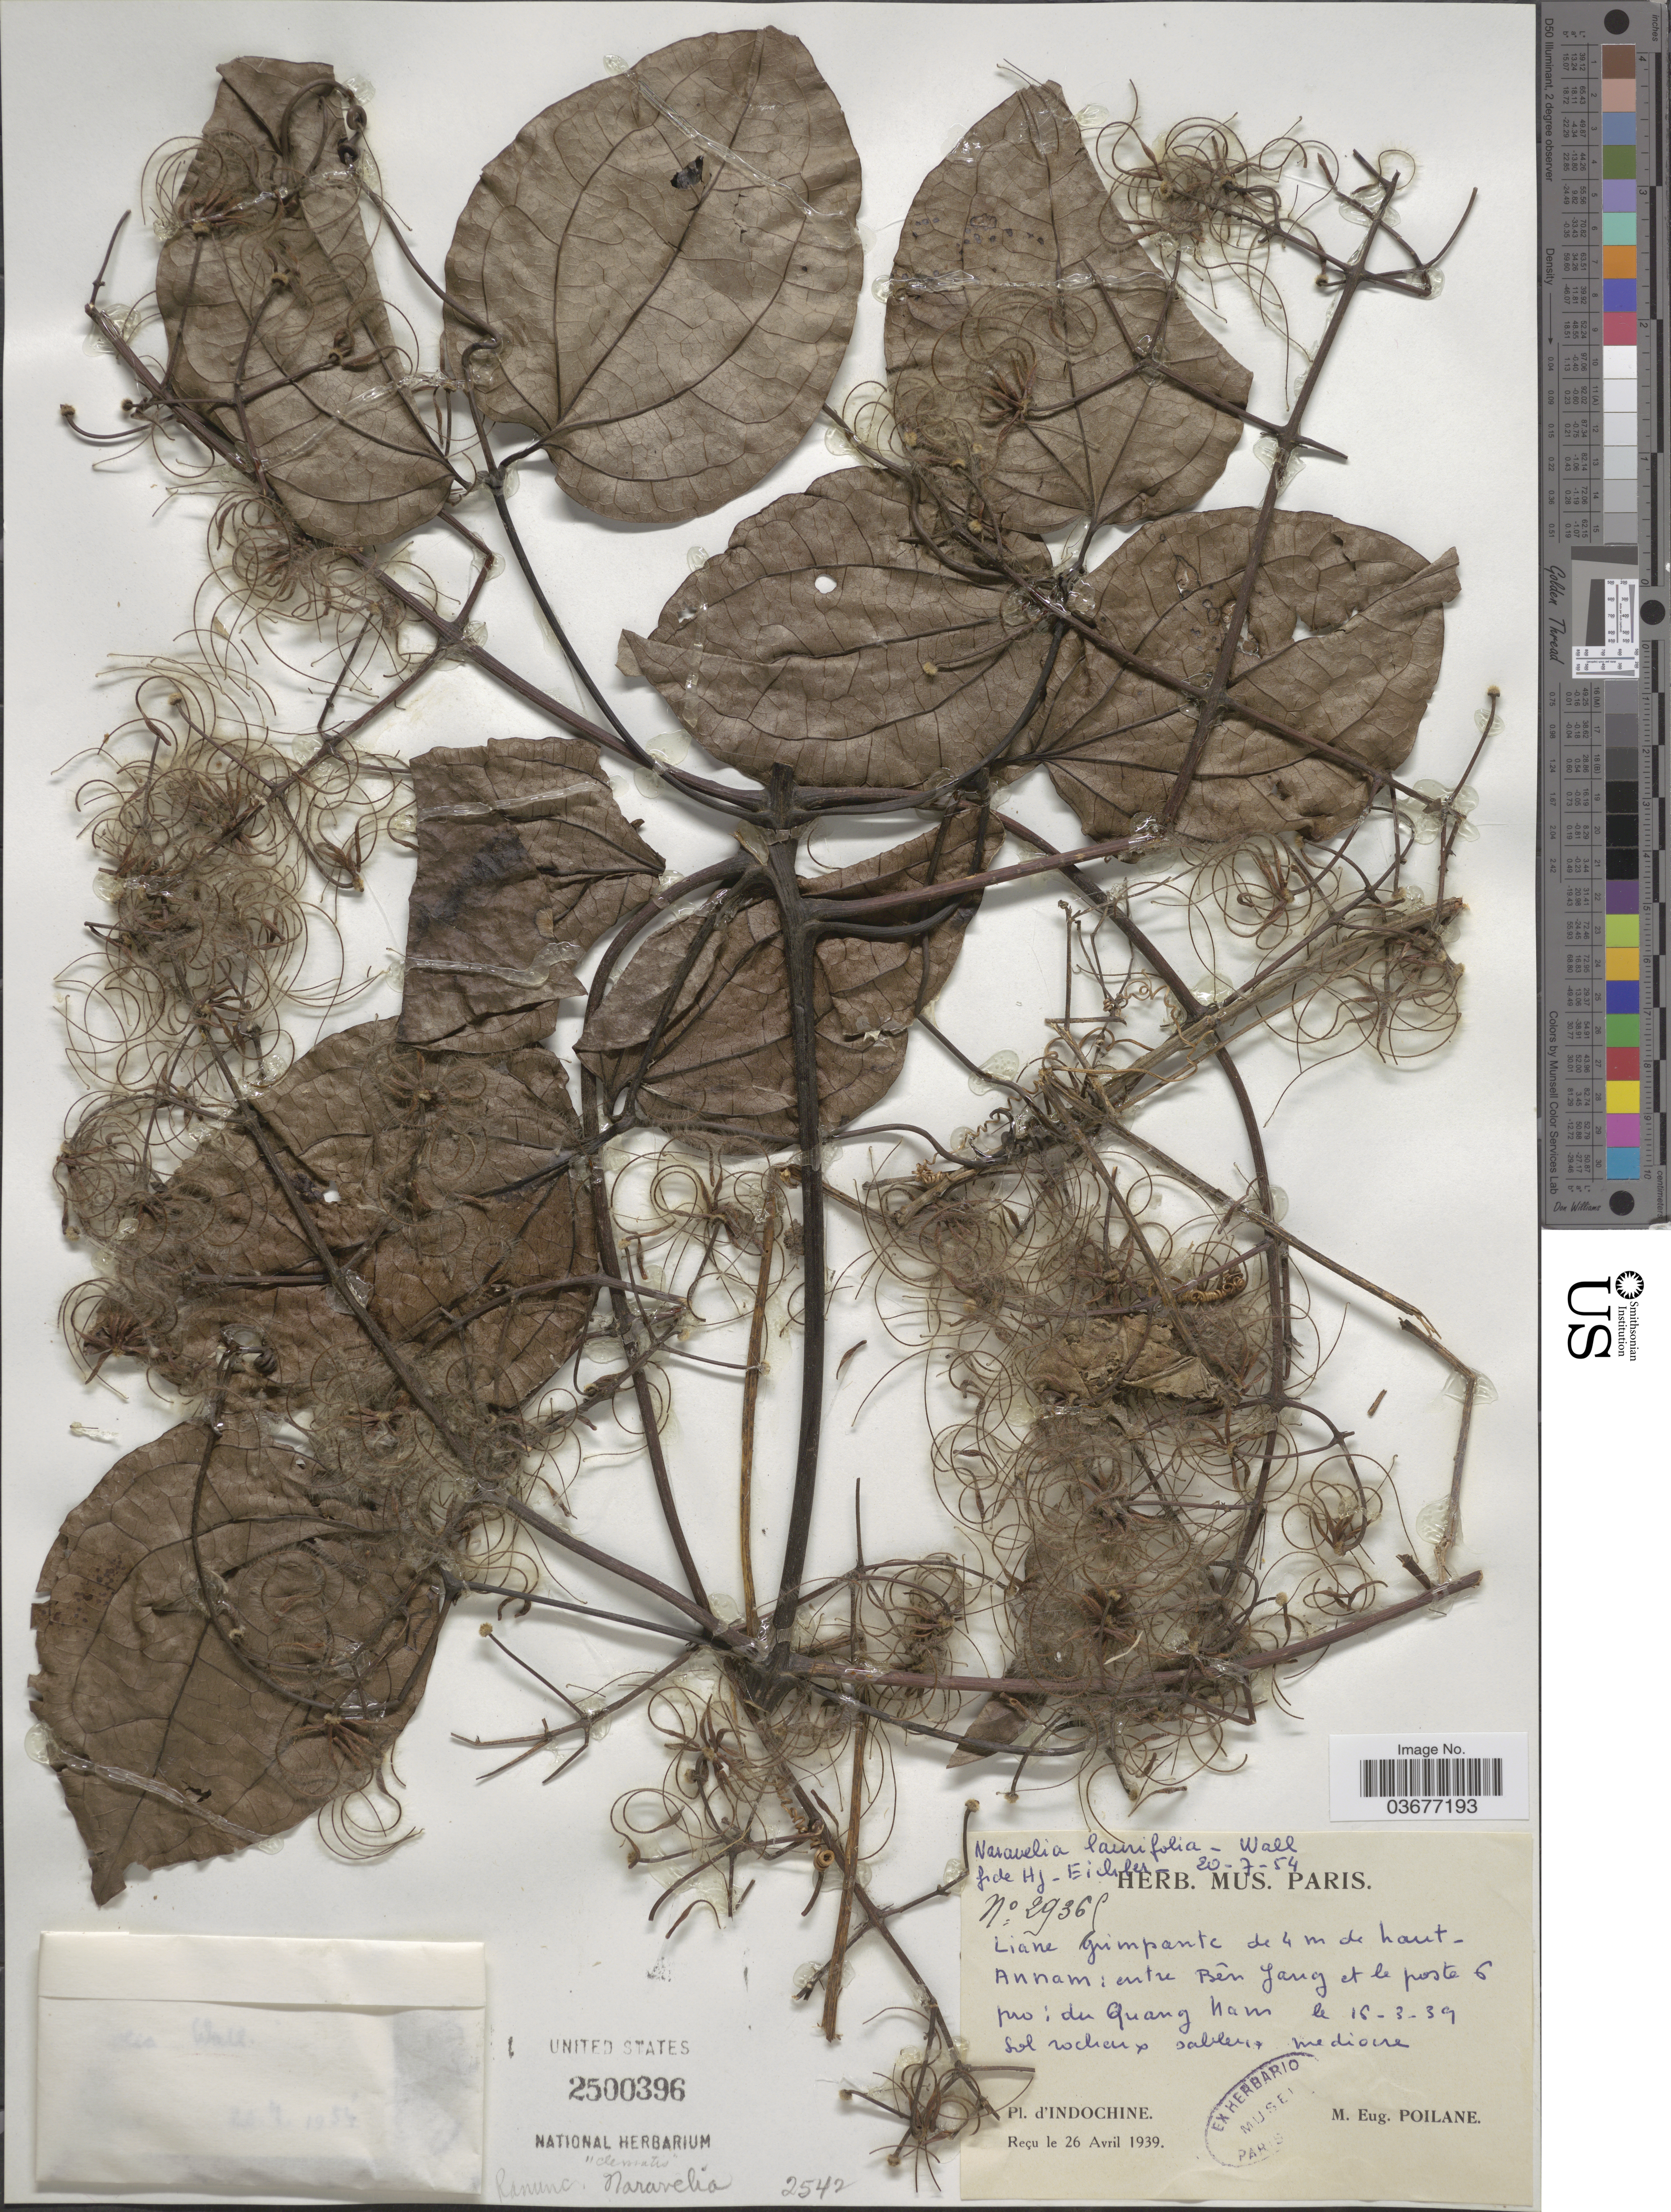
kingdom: Plantae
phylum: Tracheophyta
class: Magnoliopsida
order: Ranunculales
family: Ranunculaceae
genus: Clematis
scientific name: Clematis laurifolia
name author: Wall. ex Hook. f.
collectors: E. Poilane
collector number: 29365*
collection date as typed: Transcribed d/m/y: 16/3/39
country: Vietnam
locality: Annam: entre Bên Jang et le poste 6 pro: du Quang Nam. Indo-Chine.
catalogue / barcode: US 2500396